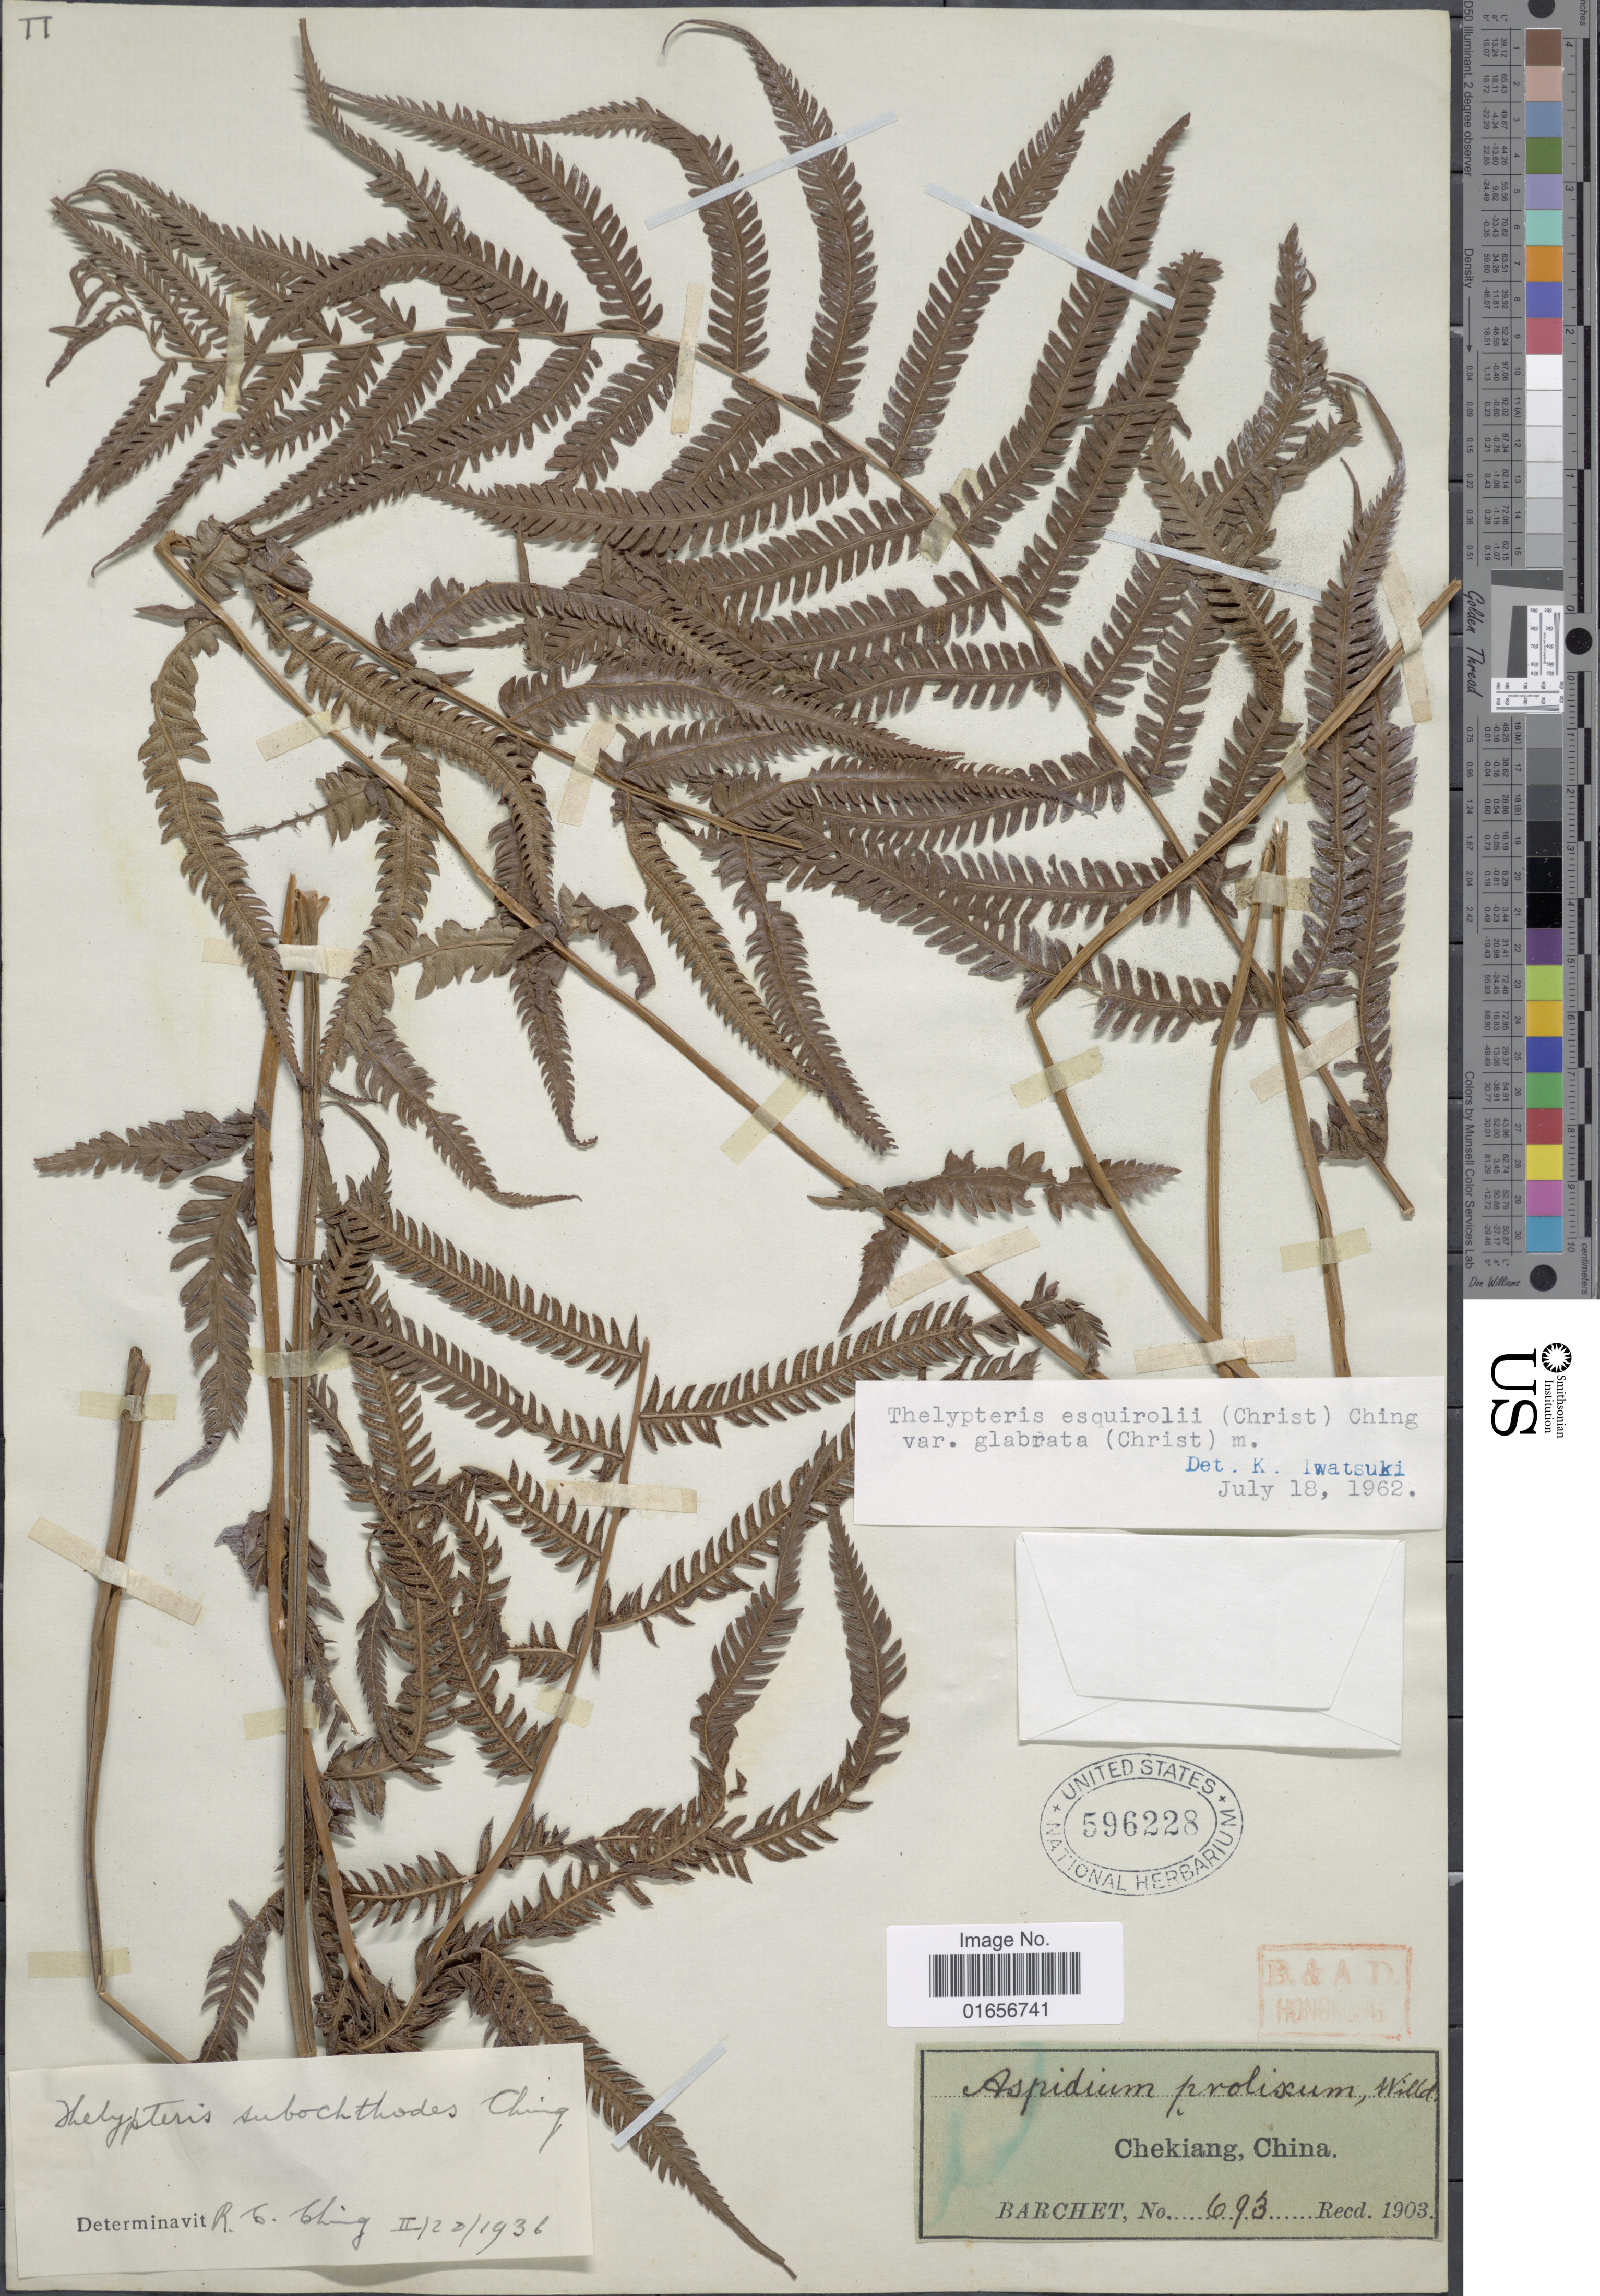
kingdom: Plantae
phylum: Tracheophyta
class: Polypodiopsida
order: Polypodiales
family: Thelypteridaceae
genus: Pseudocyclosorus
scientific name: Pseudocyclosorus esquirolii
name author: (Christ) Ching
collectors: Barchet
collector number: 693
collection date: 1903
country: China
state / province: Zhejiang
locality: Chekiang, China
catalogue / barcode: US 596228